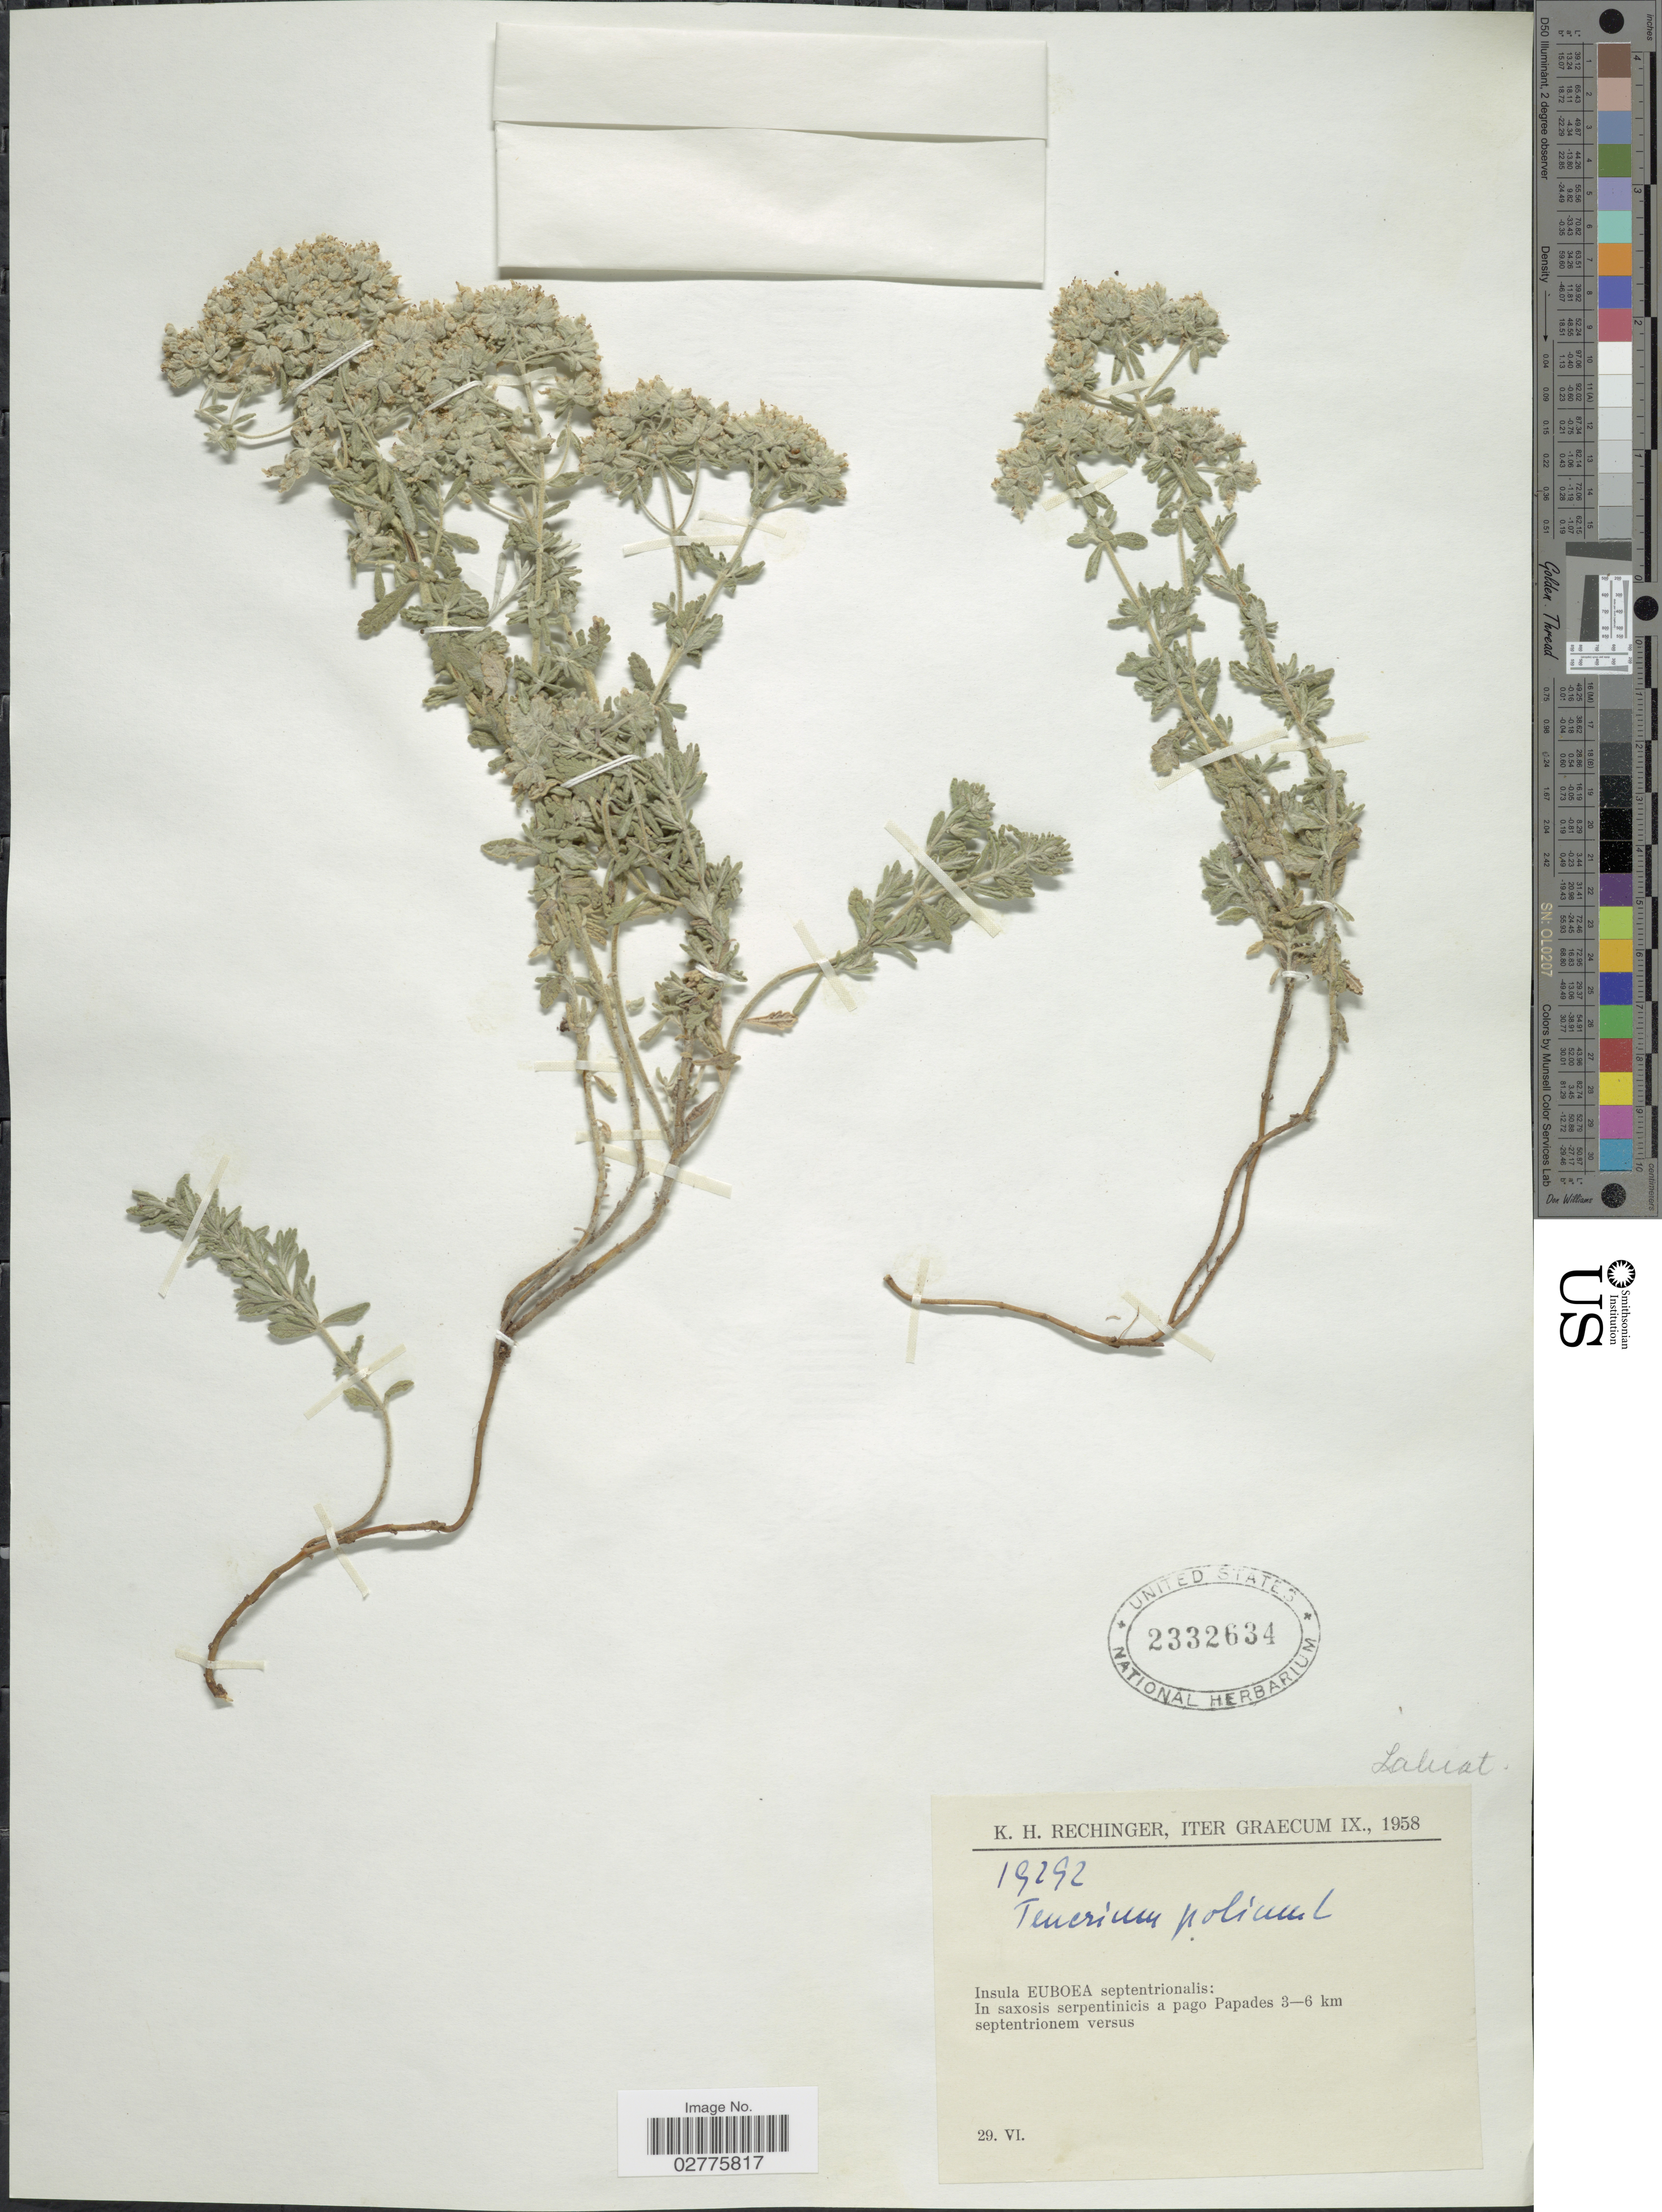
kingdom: Plantae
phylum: Tracheophyta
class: Magnoliopsida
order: Lamiales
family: Lamiaceae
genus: Teucrium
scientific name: Teucrium polium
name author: L.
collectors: K. H. Rechinger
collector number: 19292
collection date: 1958-05-29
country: Greece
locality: Graecum. Insula Euboea septentrionalis: In saxosis serpentinicis a pago Papades 3-6 km septentrionem versus.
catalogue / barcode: US 2332634